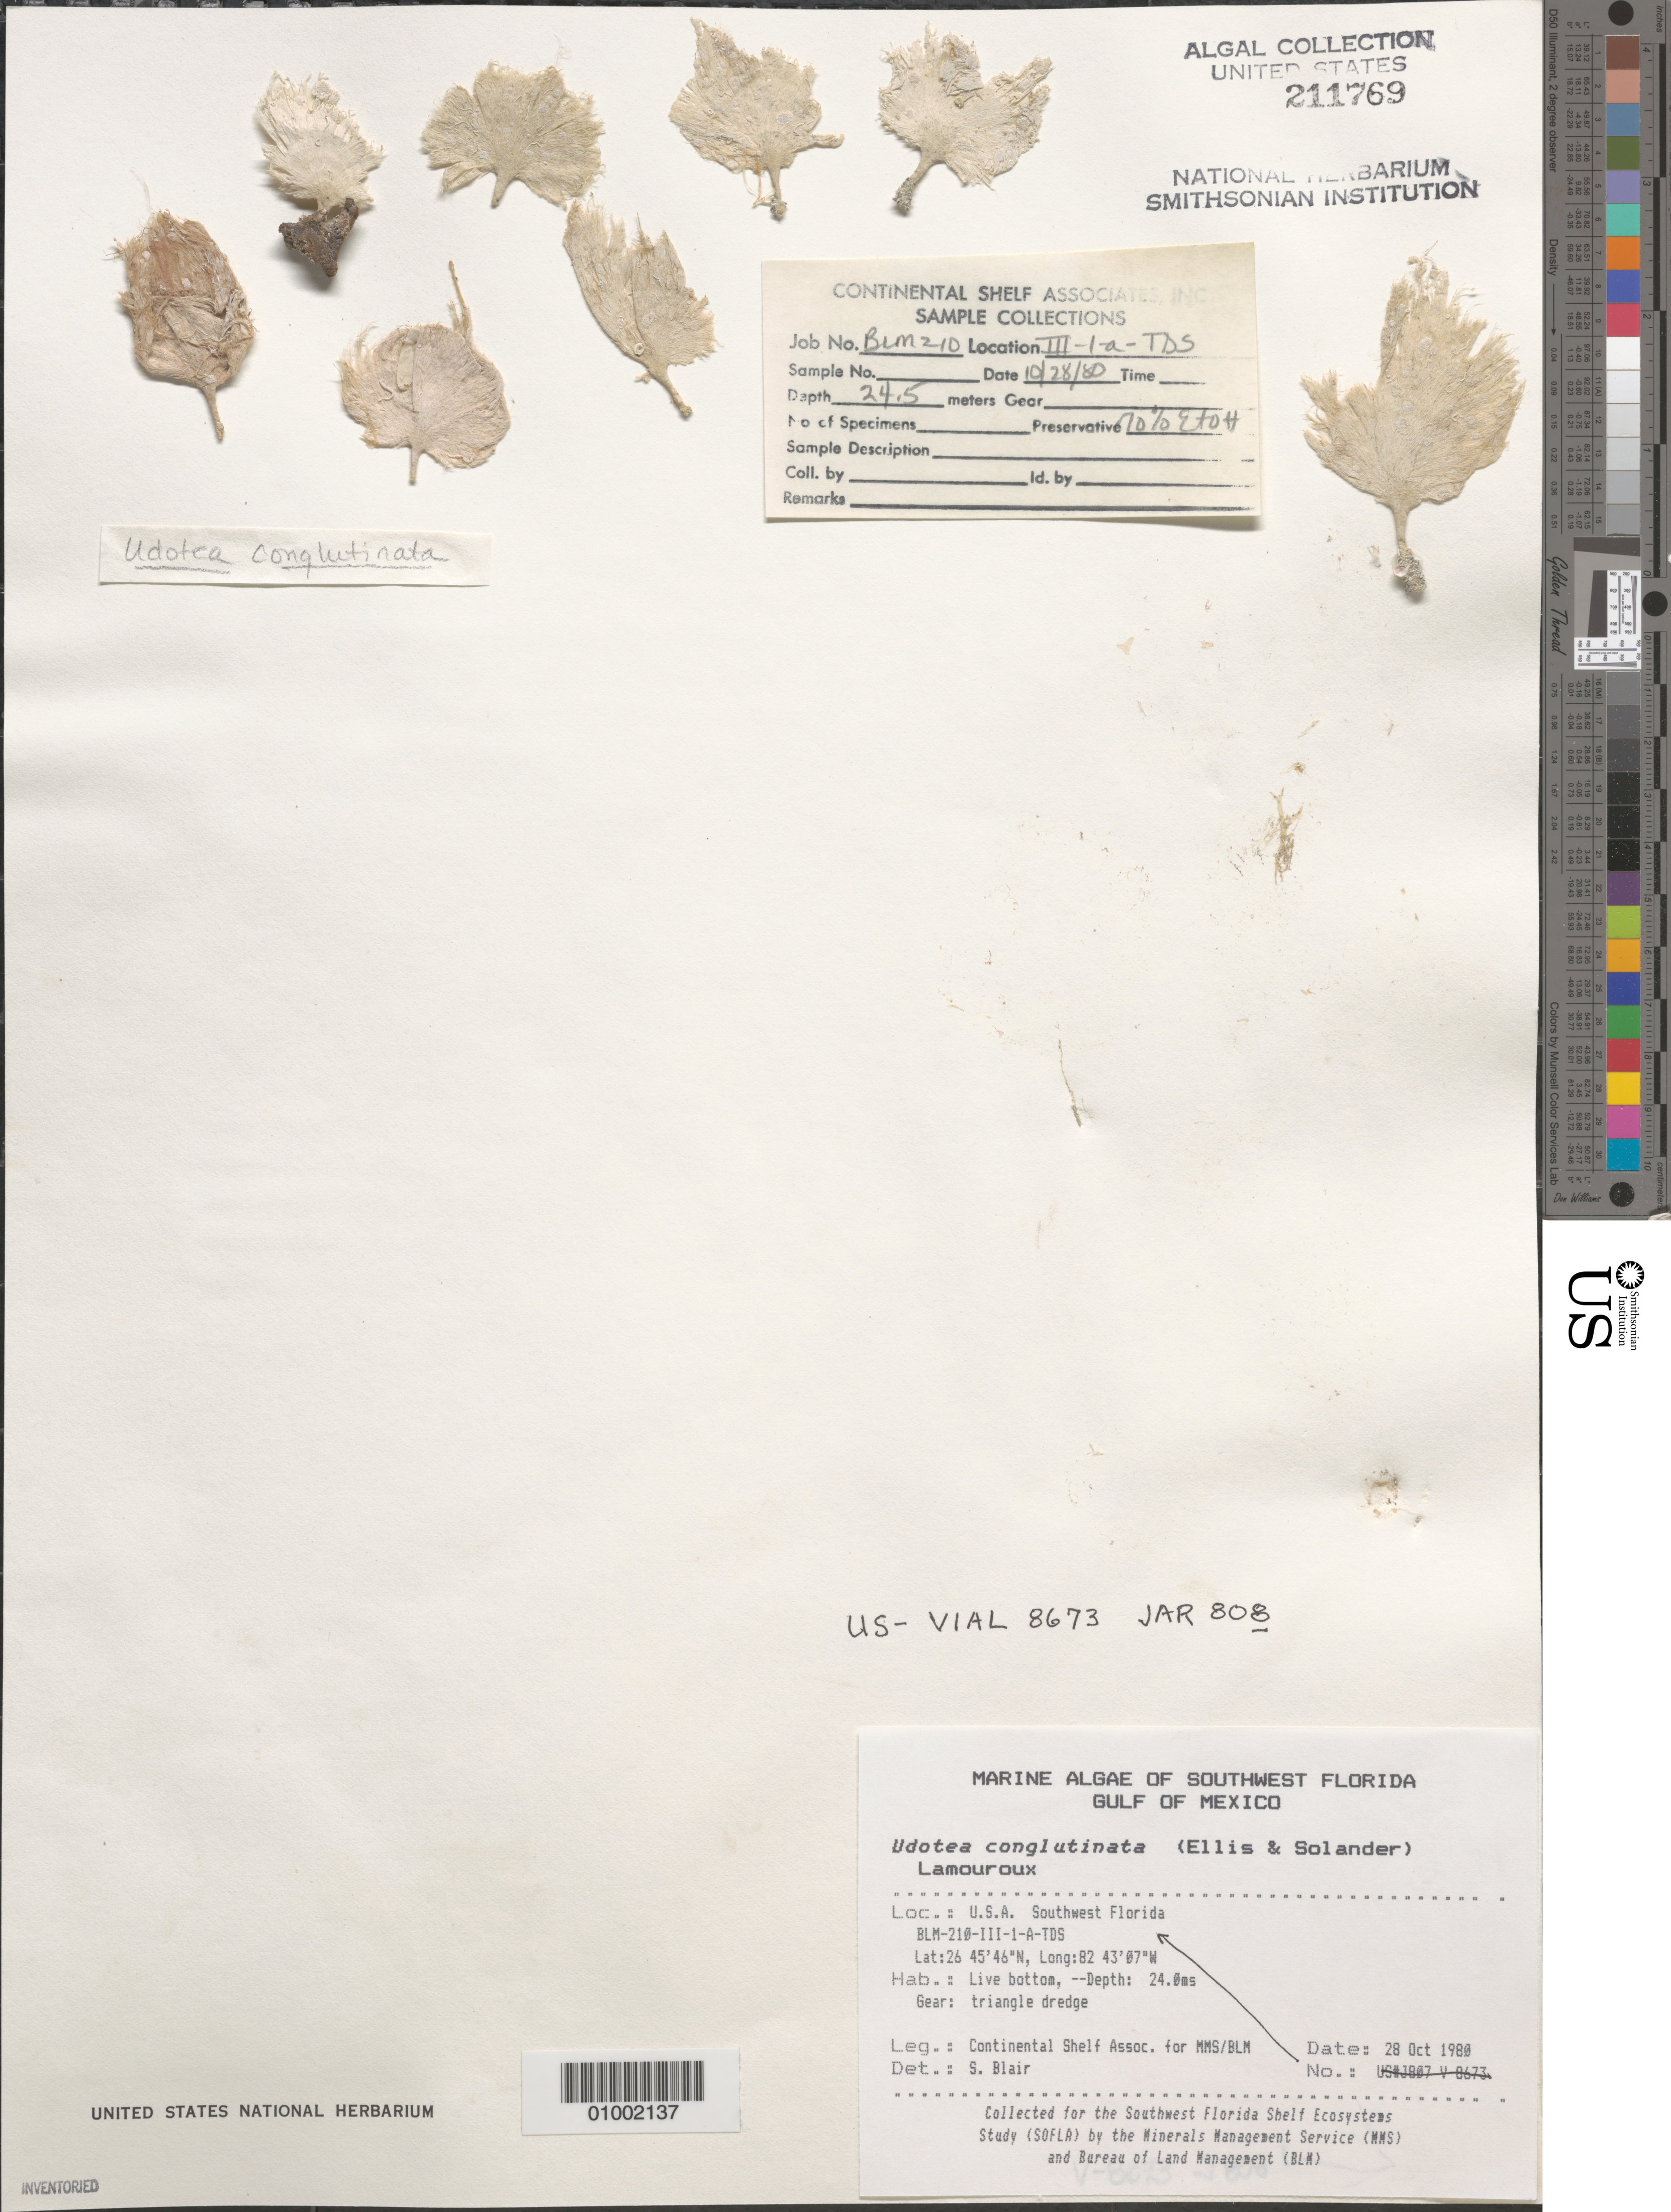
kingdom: Plantae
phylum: Chlorophyta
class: Ulvophyceae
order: Bryopsidales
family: Udoteaceae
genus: Udotea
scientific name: Udotea conglutinata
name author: (Ellis & Sol.) J.V.Lamouroux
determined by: Blair, S. M.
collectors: Continental Shelf Associates Inc.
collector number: BLM-210-III-1-A-TDS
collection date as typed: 28 Oct 1980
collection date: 1980-10-28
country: United States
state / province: Florida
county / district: Charlotte County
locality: Gulf of Mexico off the coast of Charlotte County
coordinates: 26 45'46"N, 82 43'07"W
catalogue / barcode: US 211769